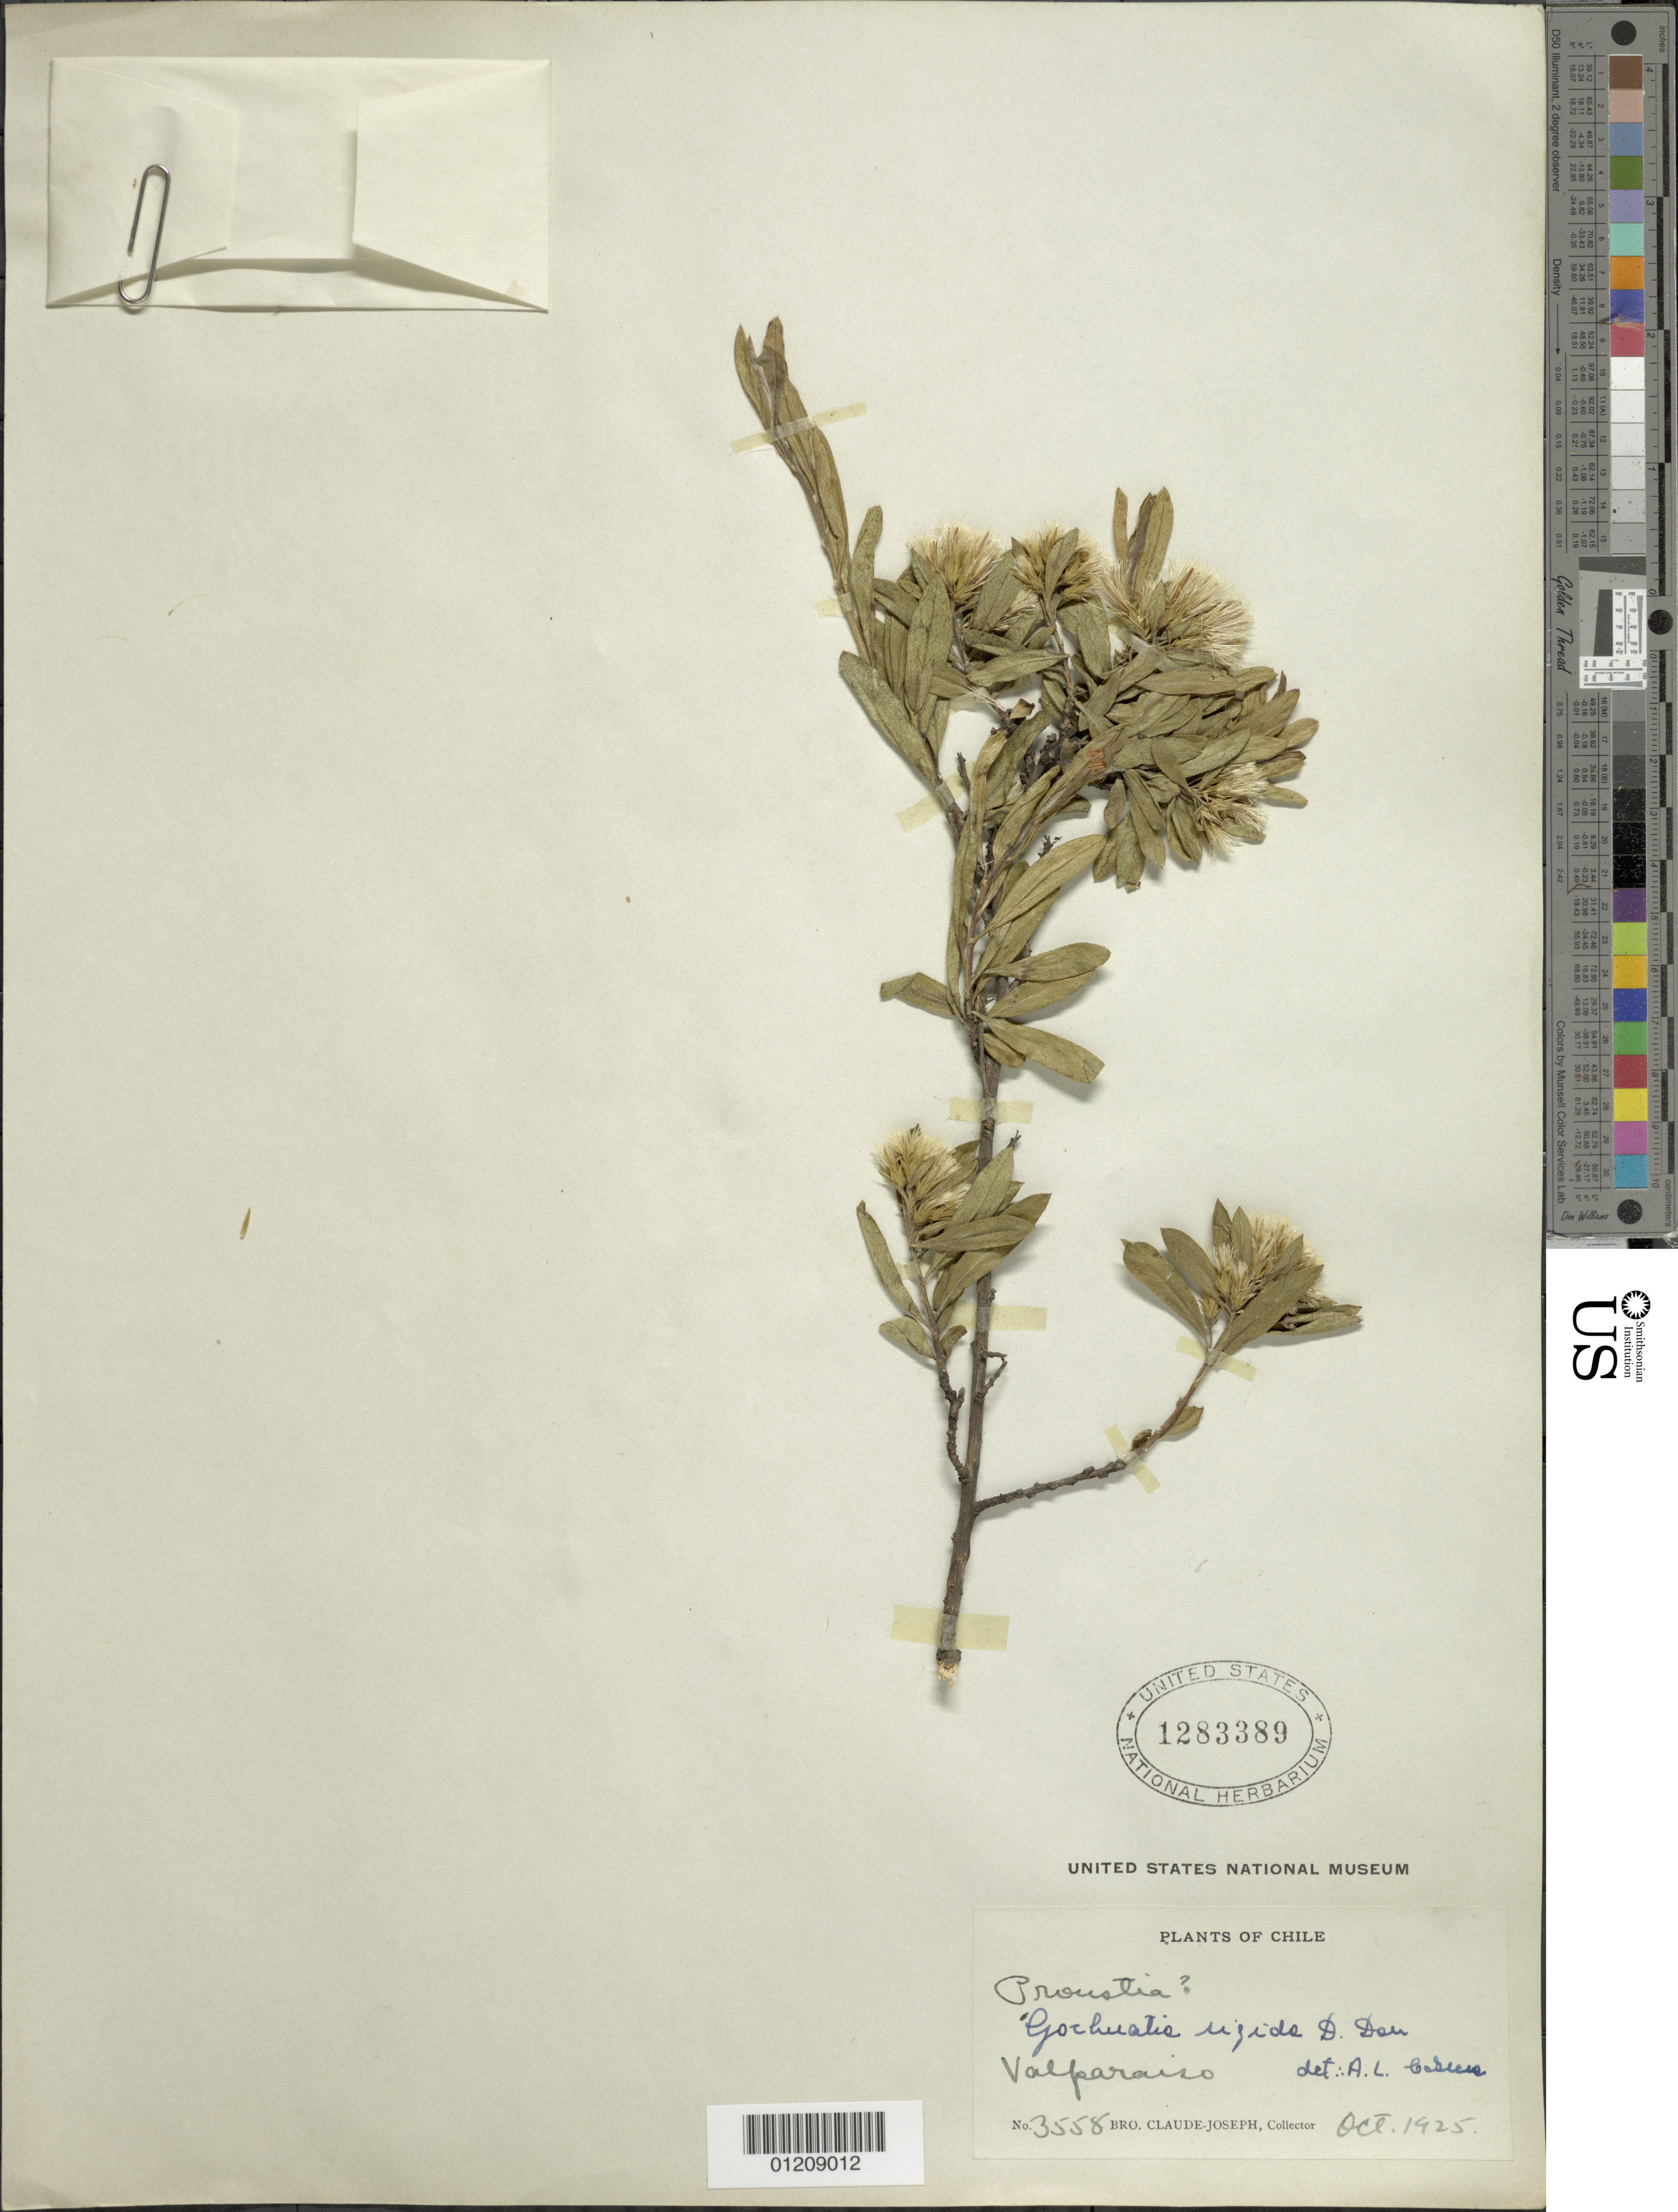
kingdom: Plantae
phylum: Tracheophyta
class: Magnoliopsida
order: Asterales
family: Asteraceae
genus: Pentaphorus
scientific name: Pentaphorus foliolosus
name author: D. Don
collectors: C. Joseph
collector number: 3558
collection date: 1925-10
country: Chile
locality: Proustia?; Valparaiso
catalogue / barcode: US 1283389